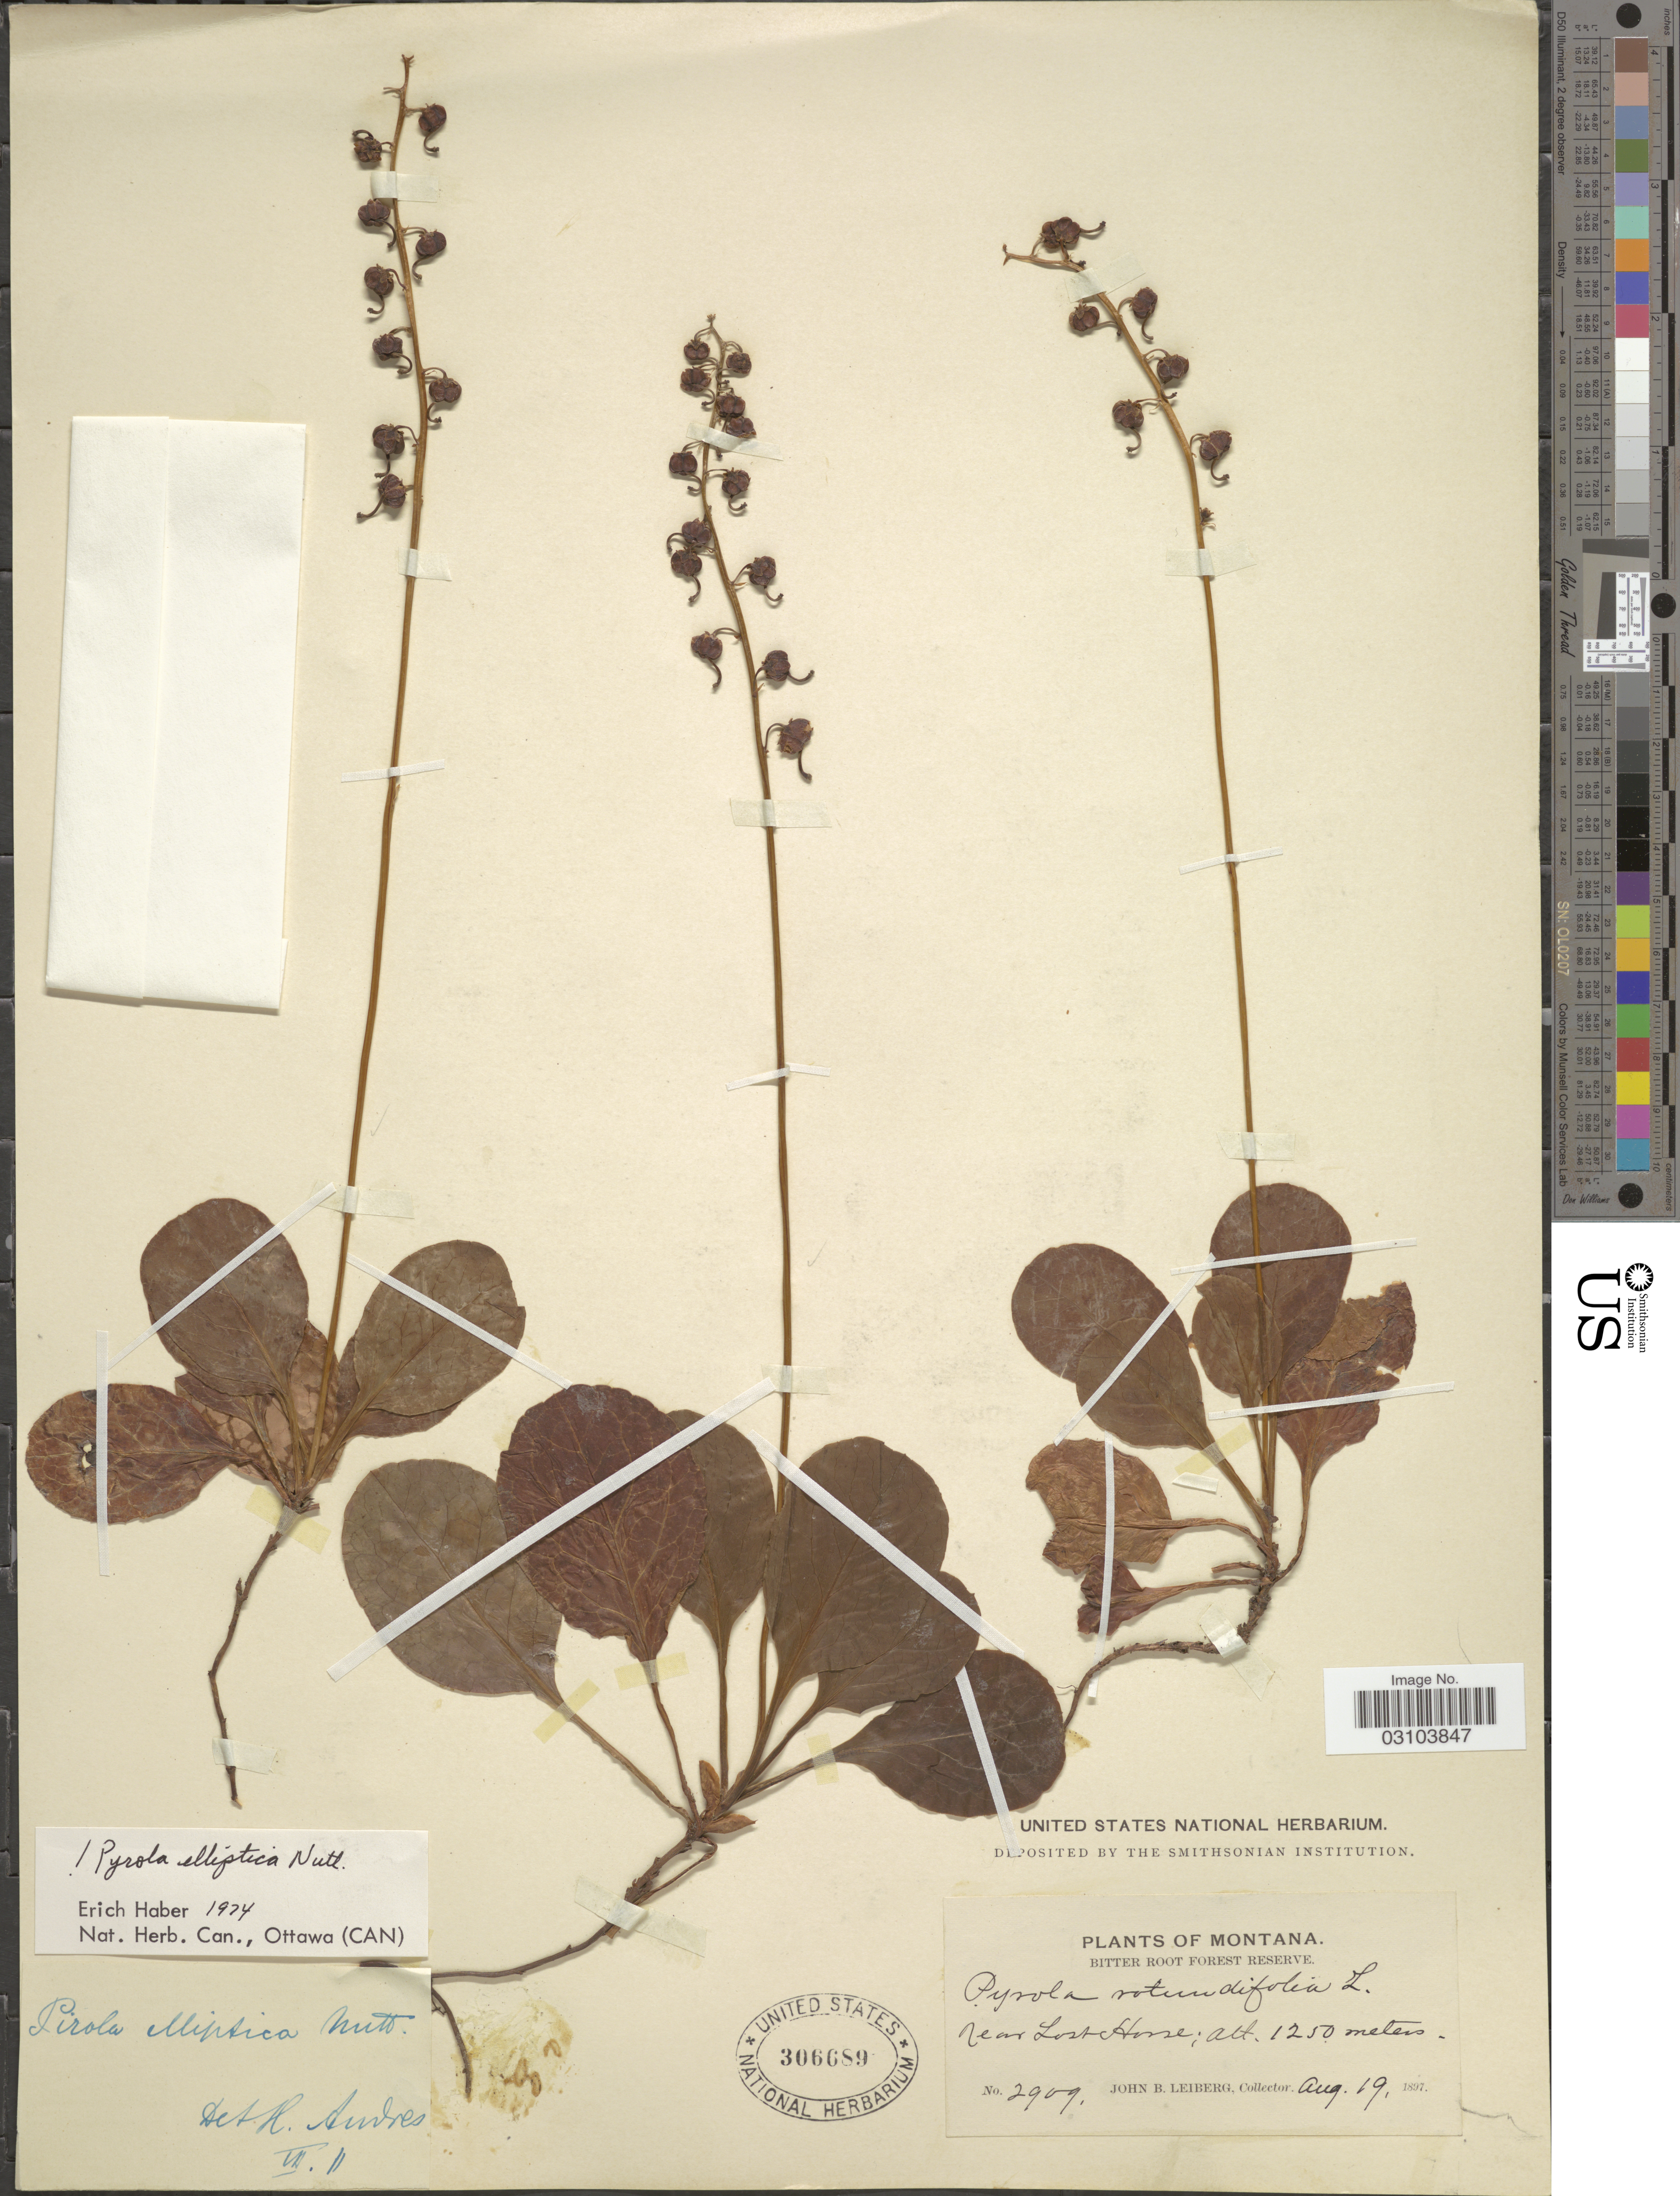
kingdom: Plantae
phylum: Tracheophyta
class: Magnoliopsida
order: Ericales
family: Ericaceae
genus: Pyrola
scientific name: Pyrola elliptica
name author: Nutt.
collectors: J. B. Leiberg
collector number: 2909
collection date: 1897-08-19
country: United States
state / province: Montana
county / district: Ravalli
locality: Bitter Root Forest Reserve. Near Lost Horse.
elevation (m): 1250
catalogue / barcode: US 306689